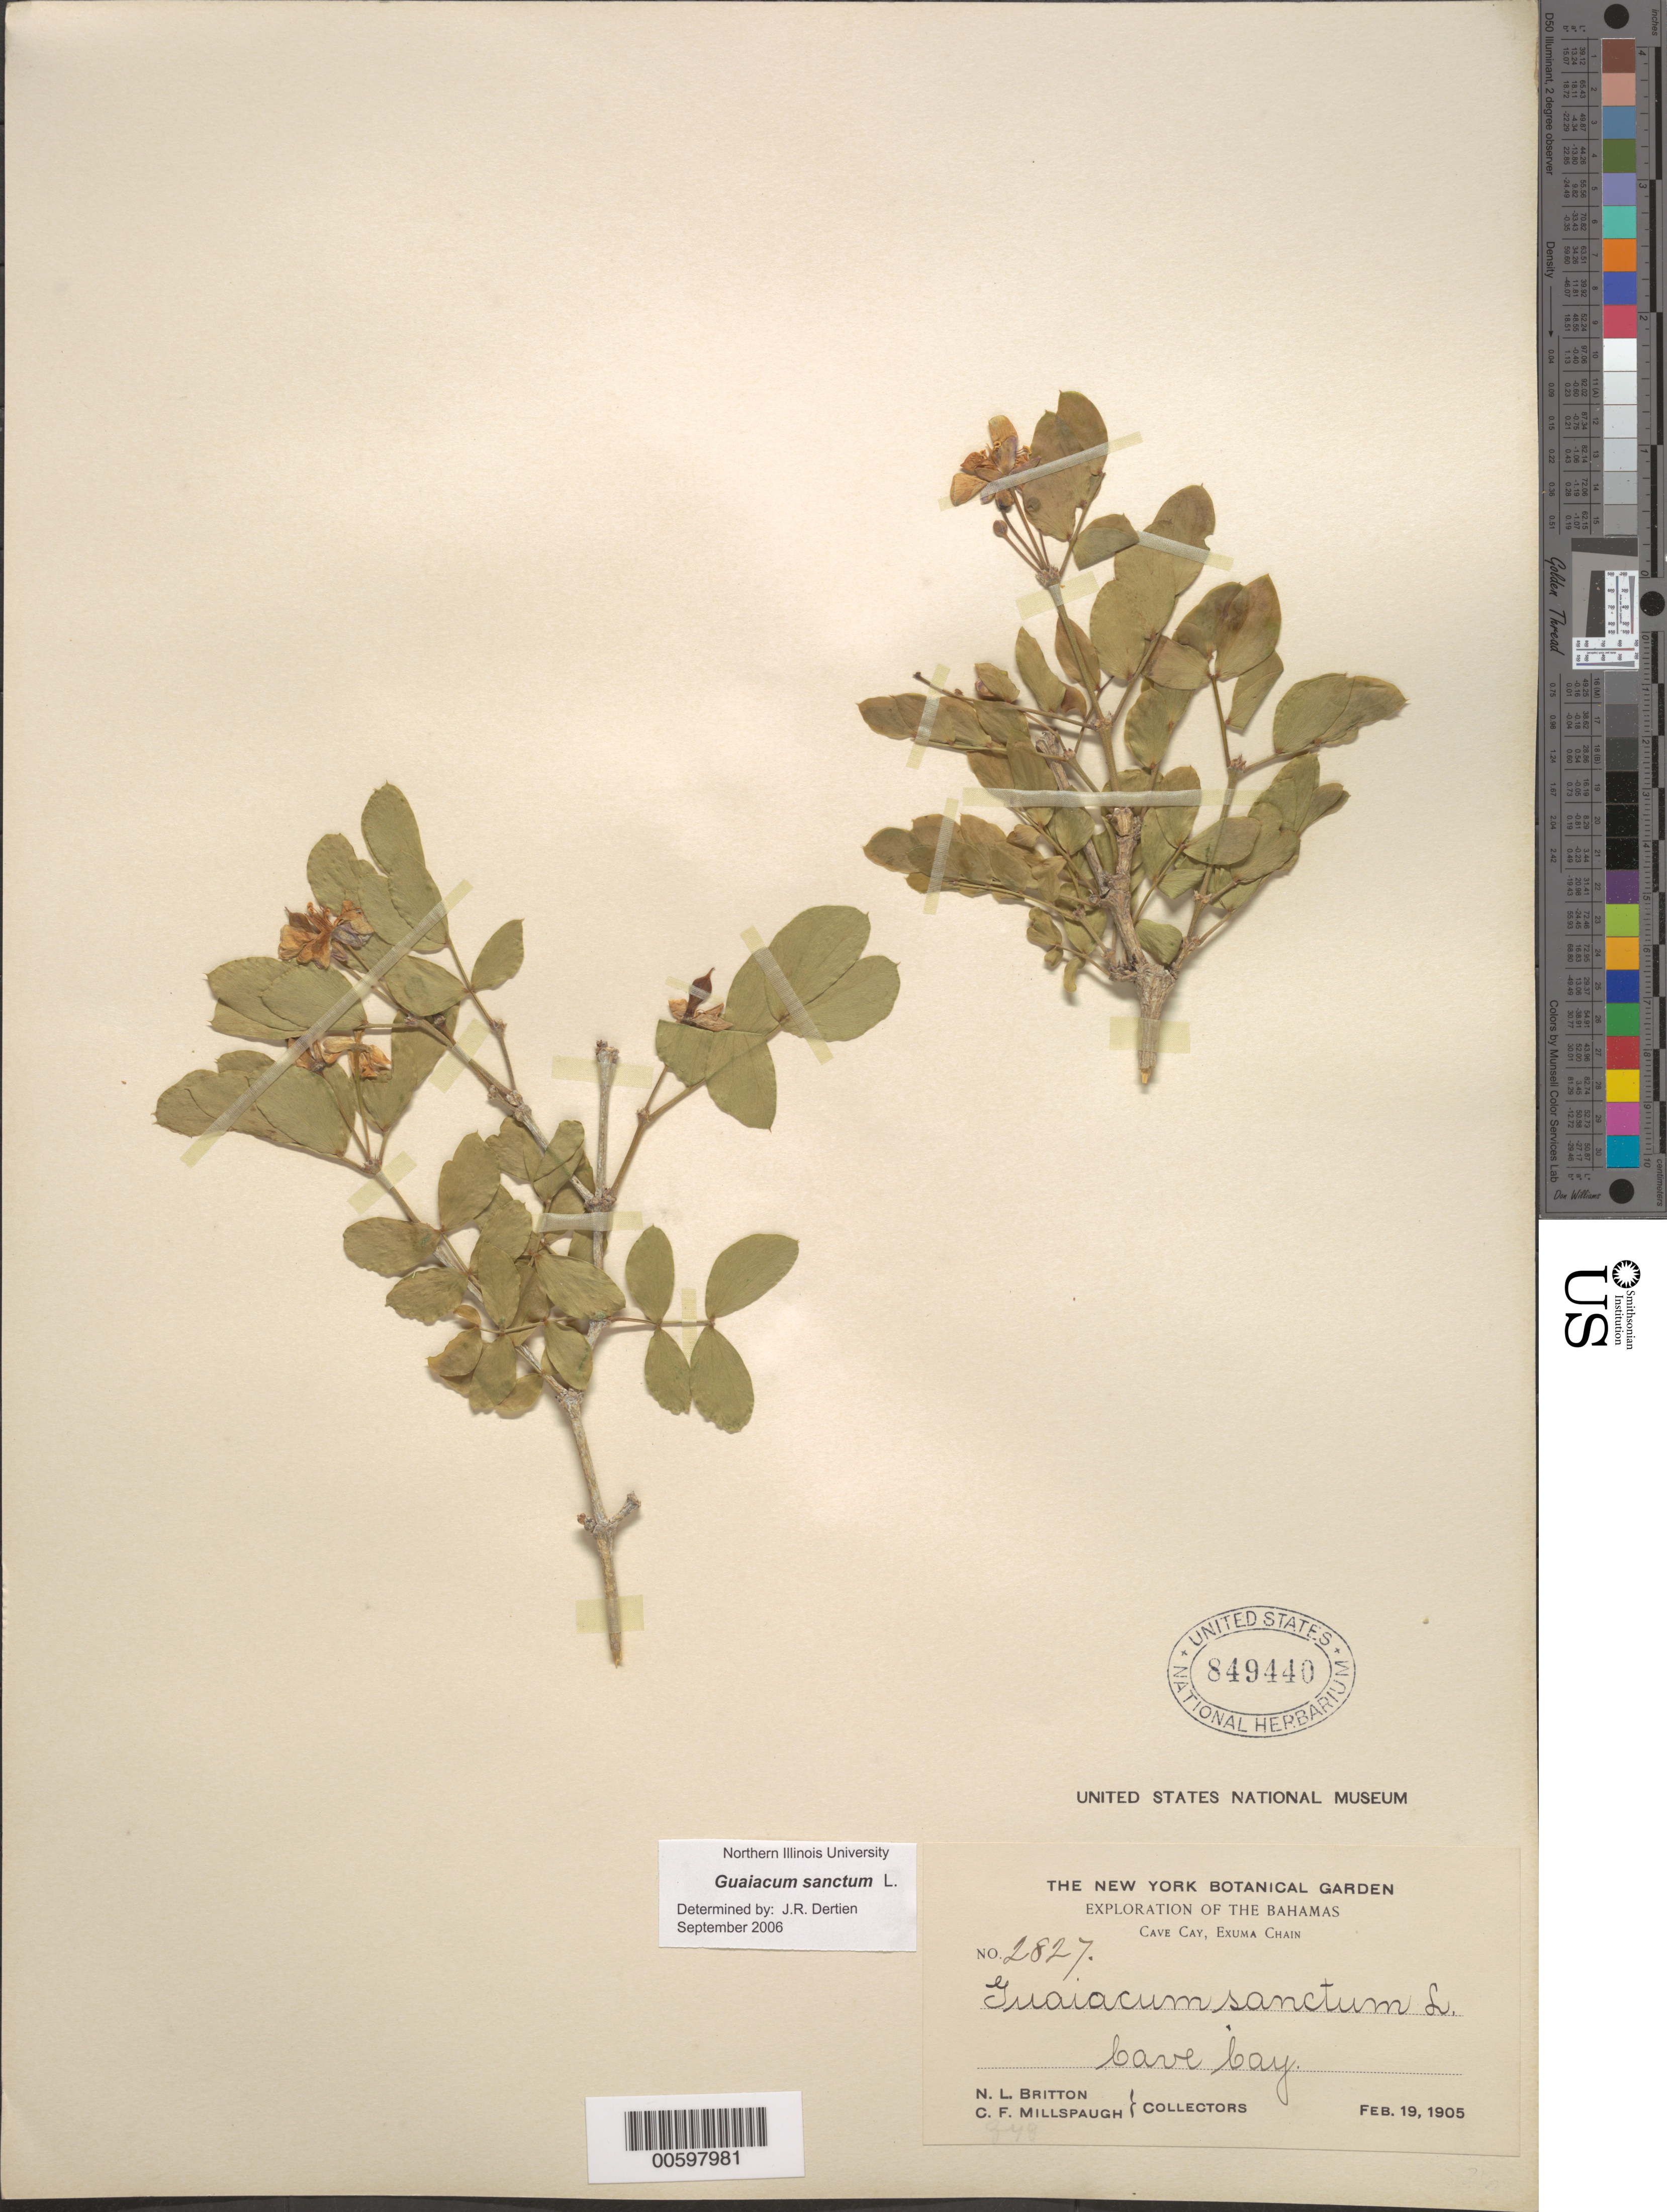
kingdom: Plantae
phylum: Tracheophyta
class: Magnoliopsida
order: Zygophyllales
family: Zygophyllaceae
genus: Guaiacum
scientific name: Guaiacum sanctum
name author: L.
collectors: N. Britton & C. F. Millspaugh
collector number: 2827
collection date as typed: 19 Feb 1905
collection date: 1905-02-19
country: Bahamas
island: Cave Cay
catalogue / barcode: US 849440